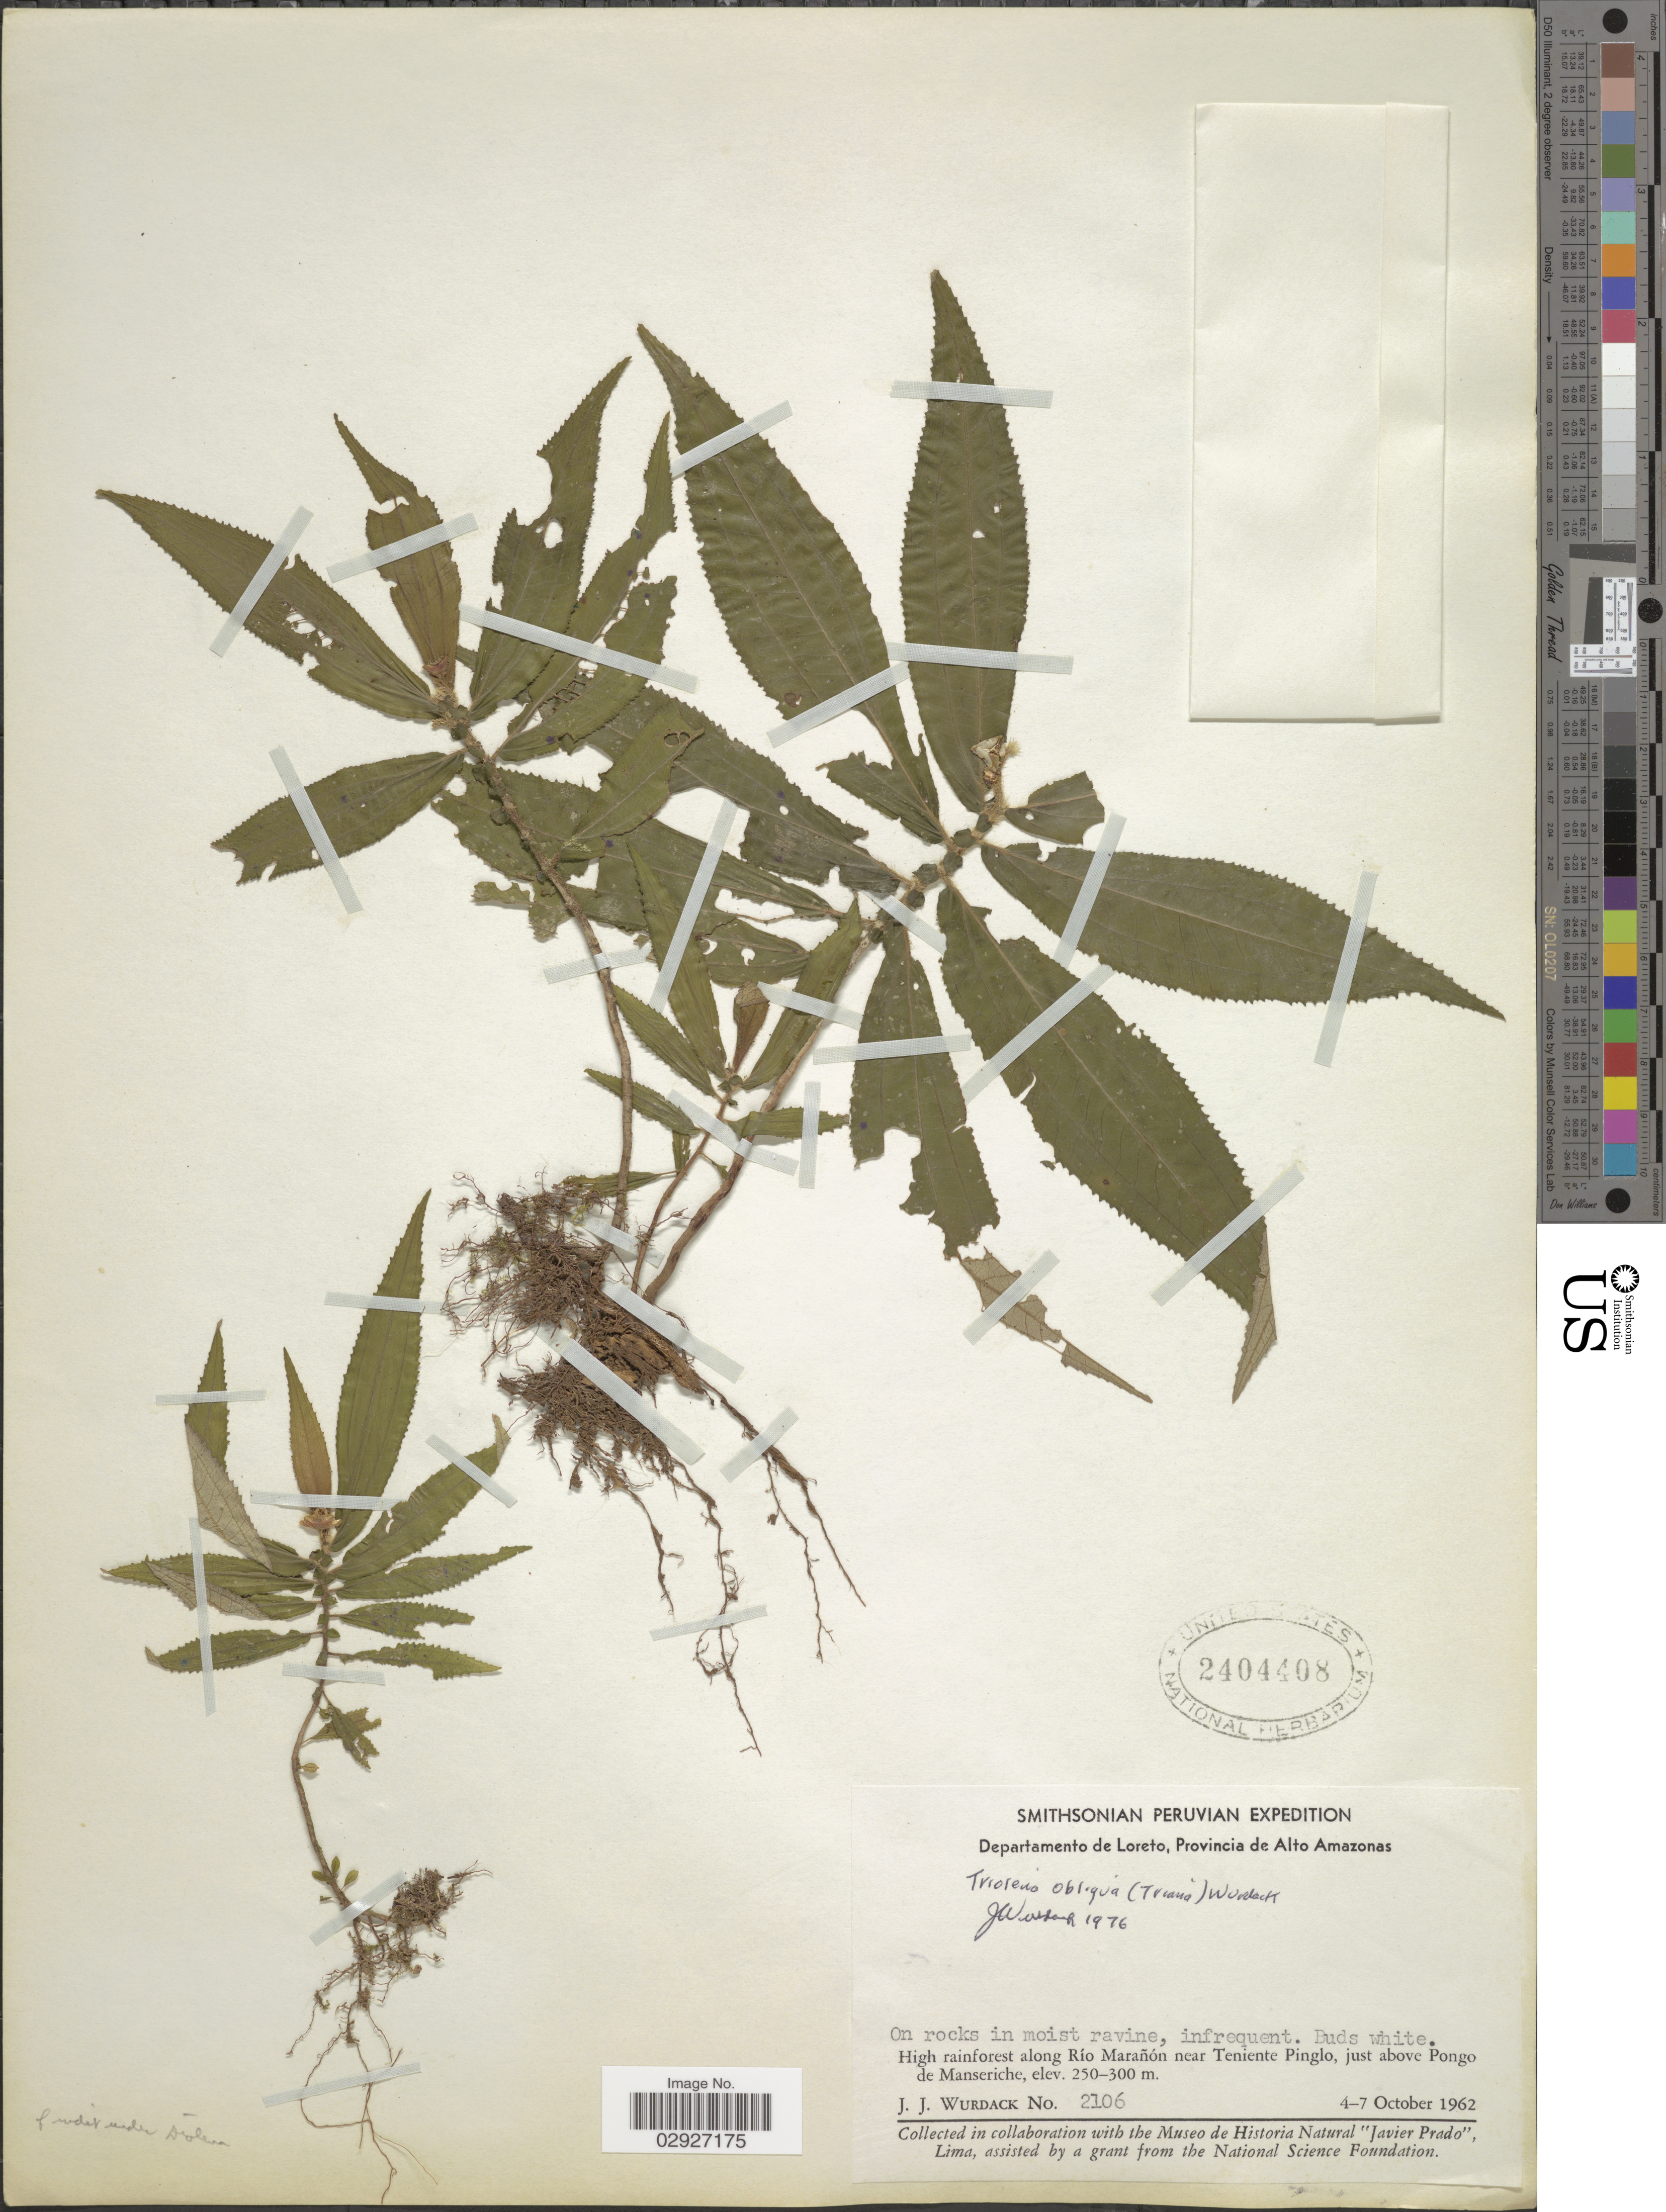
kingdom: Plantae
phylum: Tracheophyta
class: Magnoliopsida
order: Myrtales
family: Melastomataceae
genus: Triolena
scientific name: Triolena obliqua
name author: (Triana) Wurdack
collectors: J. J. Wurdack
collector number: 2106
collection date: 1962-10-04/1962-10-07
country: Peru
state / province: Loreto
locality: Departamento de Loreto, Provincia de Alto Amazonas, High rainforest along Río Marañón near Teniente Pinglo, just above Pongo de Manseriche.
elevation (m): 250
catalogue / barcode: US 2404408